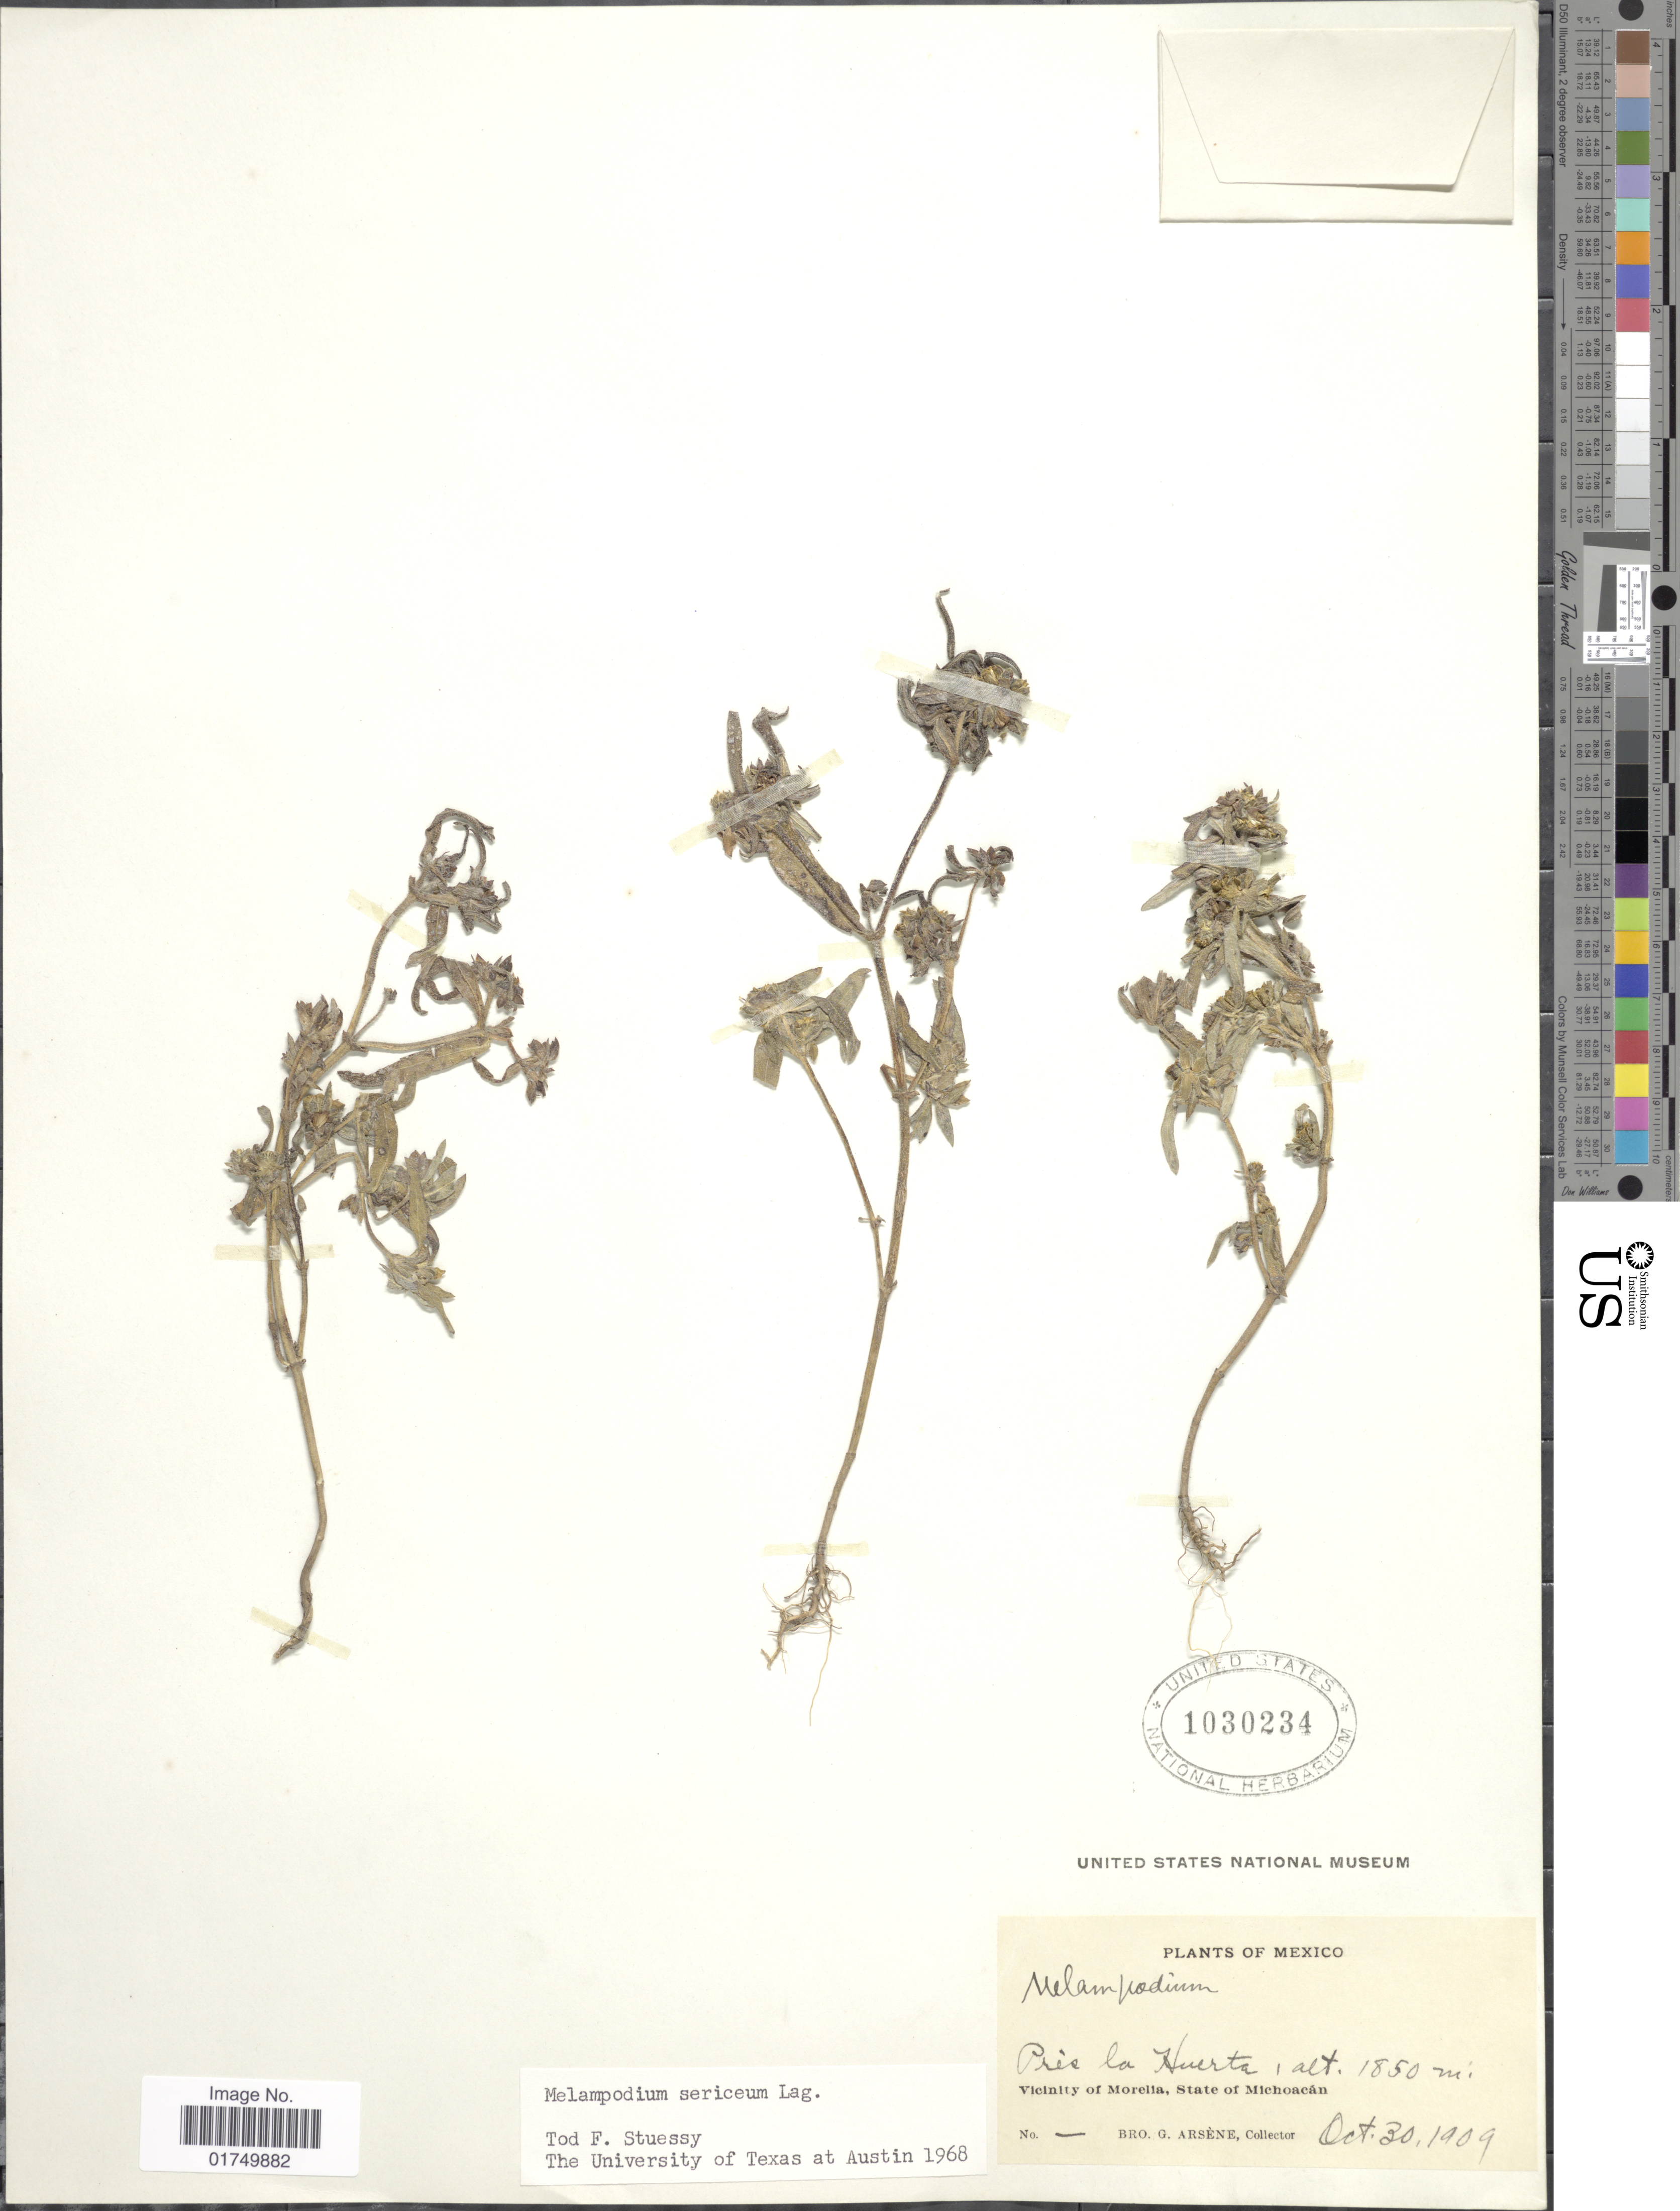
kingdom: Plantae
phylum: Tracheophyta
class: Magnoliopsida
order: Asterales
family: Asteraceae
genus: Melampodium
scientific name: Melampodium sericeum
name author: Kunth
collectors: Bro. G. Arsène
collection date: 1909-10-30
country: Mexico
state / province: Michoacán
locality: Près la Huerta. Vicinity of Morelia, State of Michoacán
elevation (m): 1850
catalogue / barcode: US 1030234